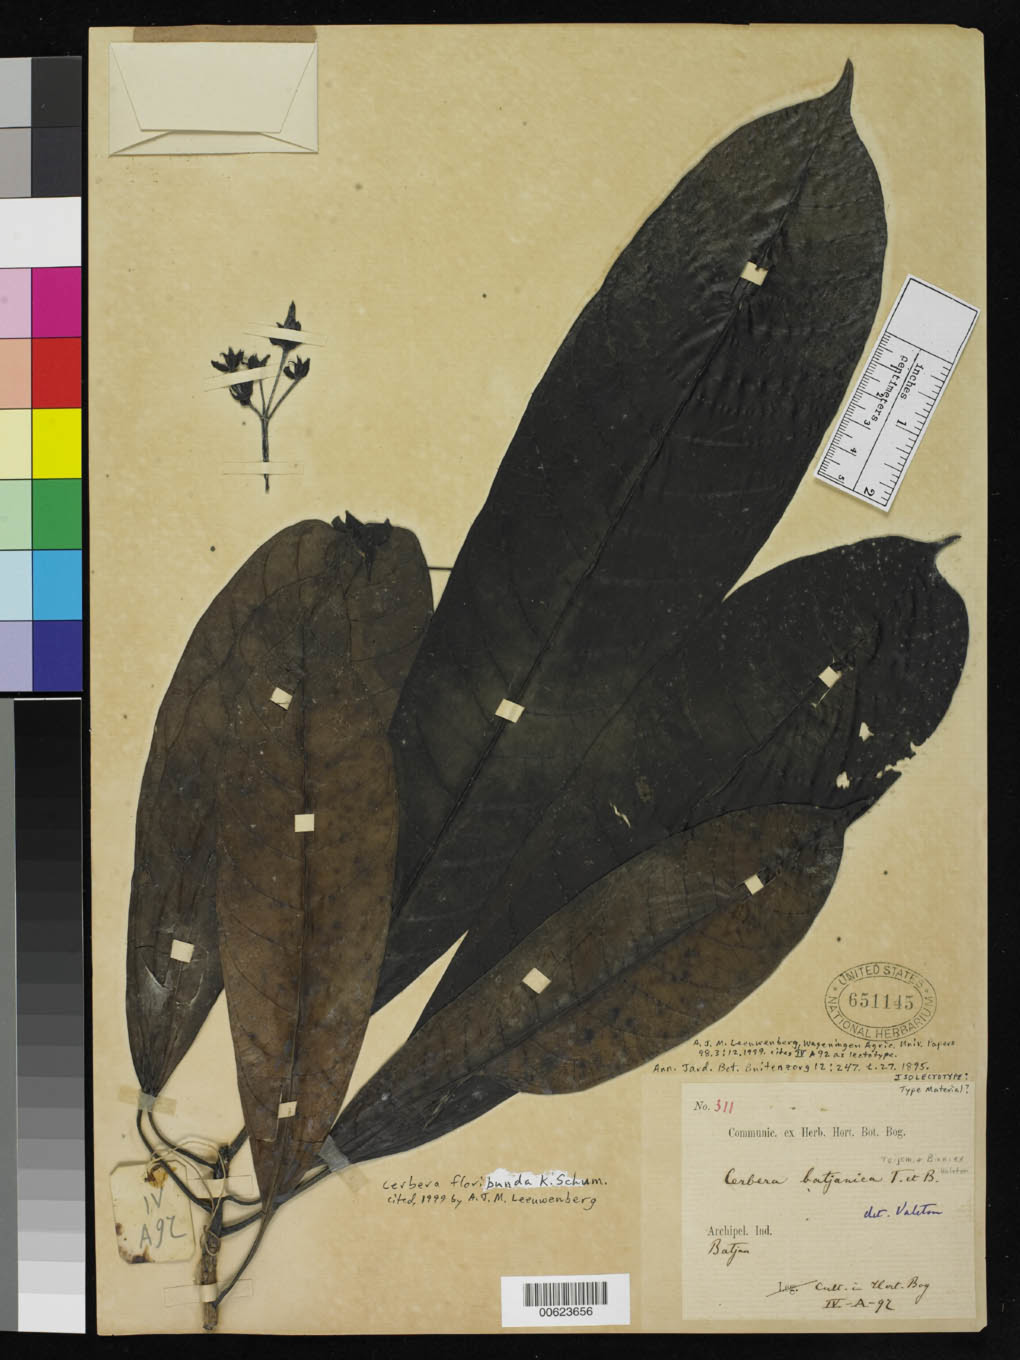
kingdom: Plantae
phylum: Tracheophyta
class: Magnoliopsida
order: Gentianales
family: Apocynaceae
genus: Cerbera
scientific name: Cerbera batjanica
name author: Teijsmann ex Valeton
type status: Isolectotype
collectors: Hort. Bot. Bog.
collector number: IV-a-92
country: Indonesia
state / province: Maluku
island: Bacan Island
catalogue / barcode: US 651145